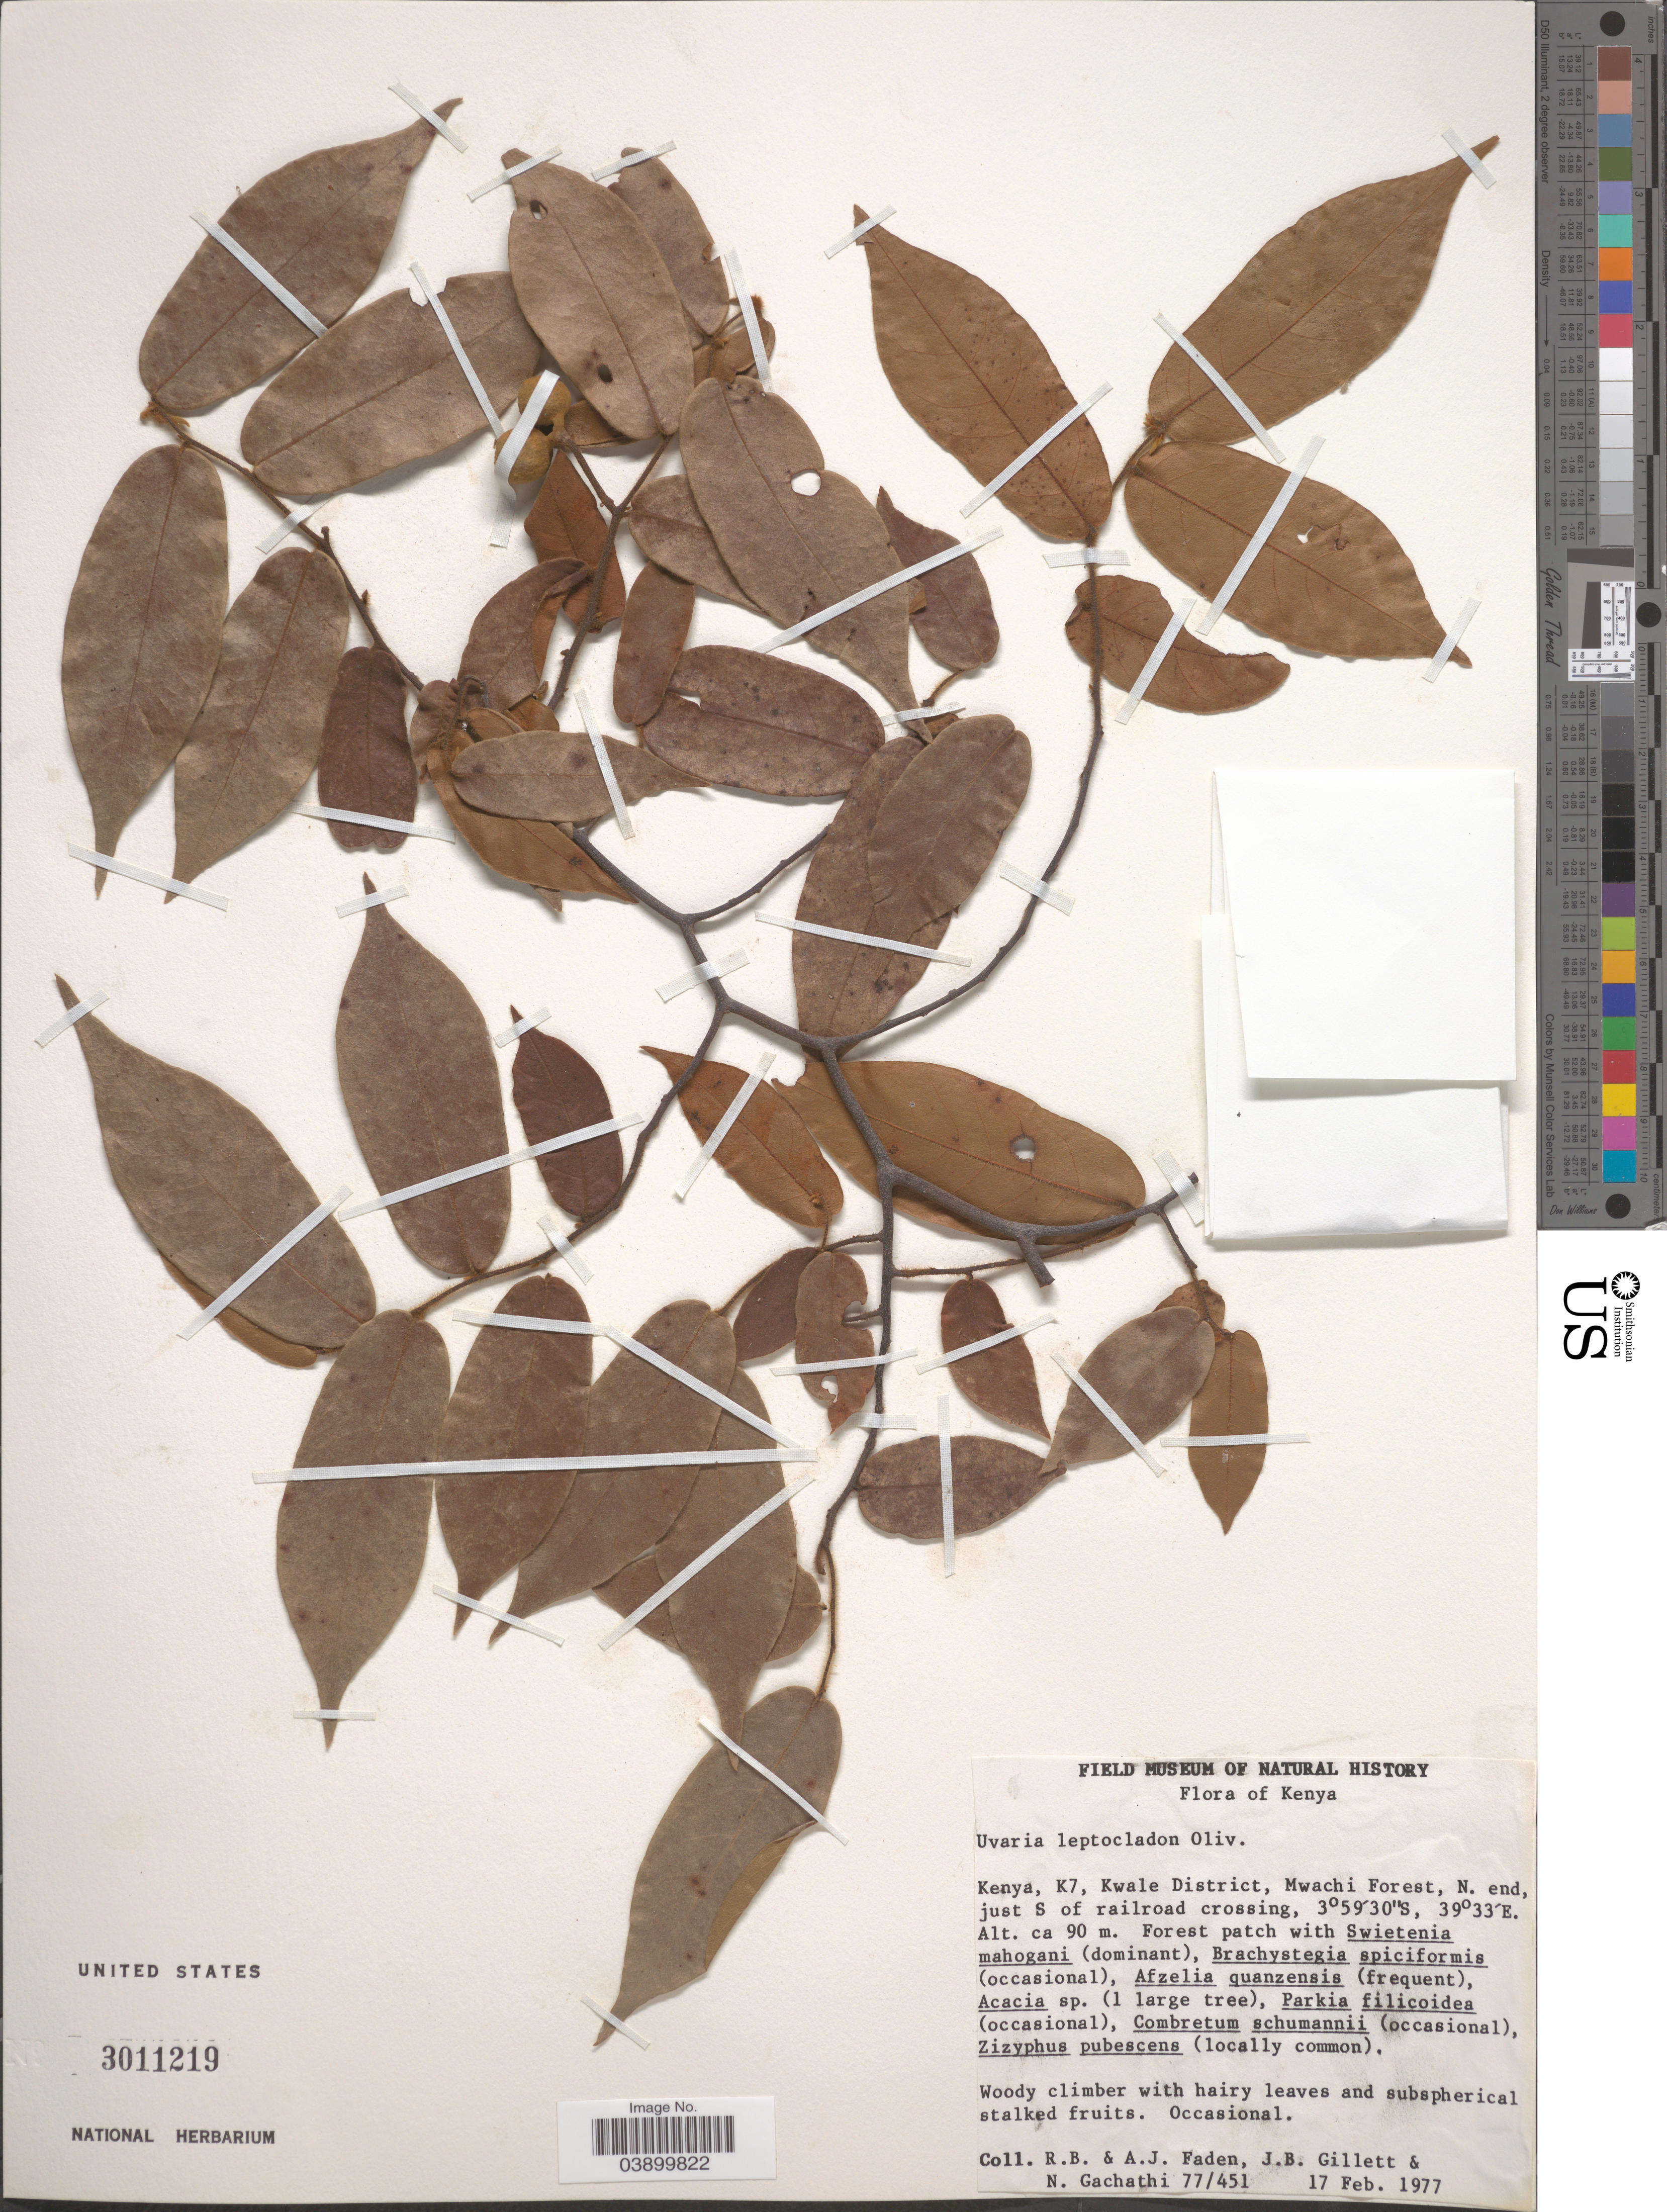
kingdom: Plantae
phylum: Tracheophyta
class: Magnoliopsida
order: Magnoliales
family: Annonaceae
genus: Uvaria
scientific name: Uvaria leptoclada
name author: Oliv.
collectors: R. B. Faden, A. J. Faden, J. B. Gillett & N. Gachathi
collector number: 77/451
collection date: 1977-02-17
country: Kenya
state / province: Kwale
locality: K7, Kwale District, Mwachi Forest, N. end, just S of railroad crossing.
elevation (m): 90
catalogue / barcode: US 3011219